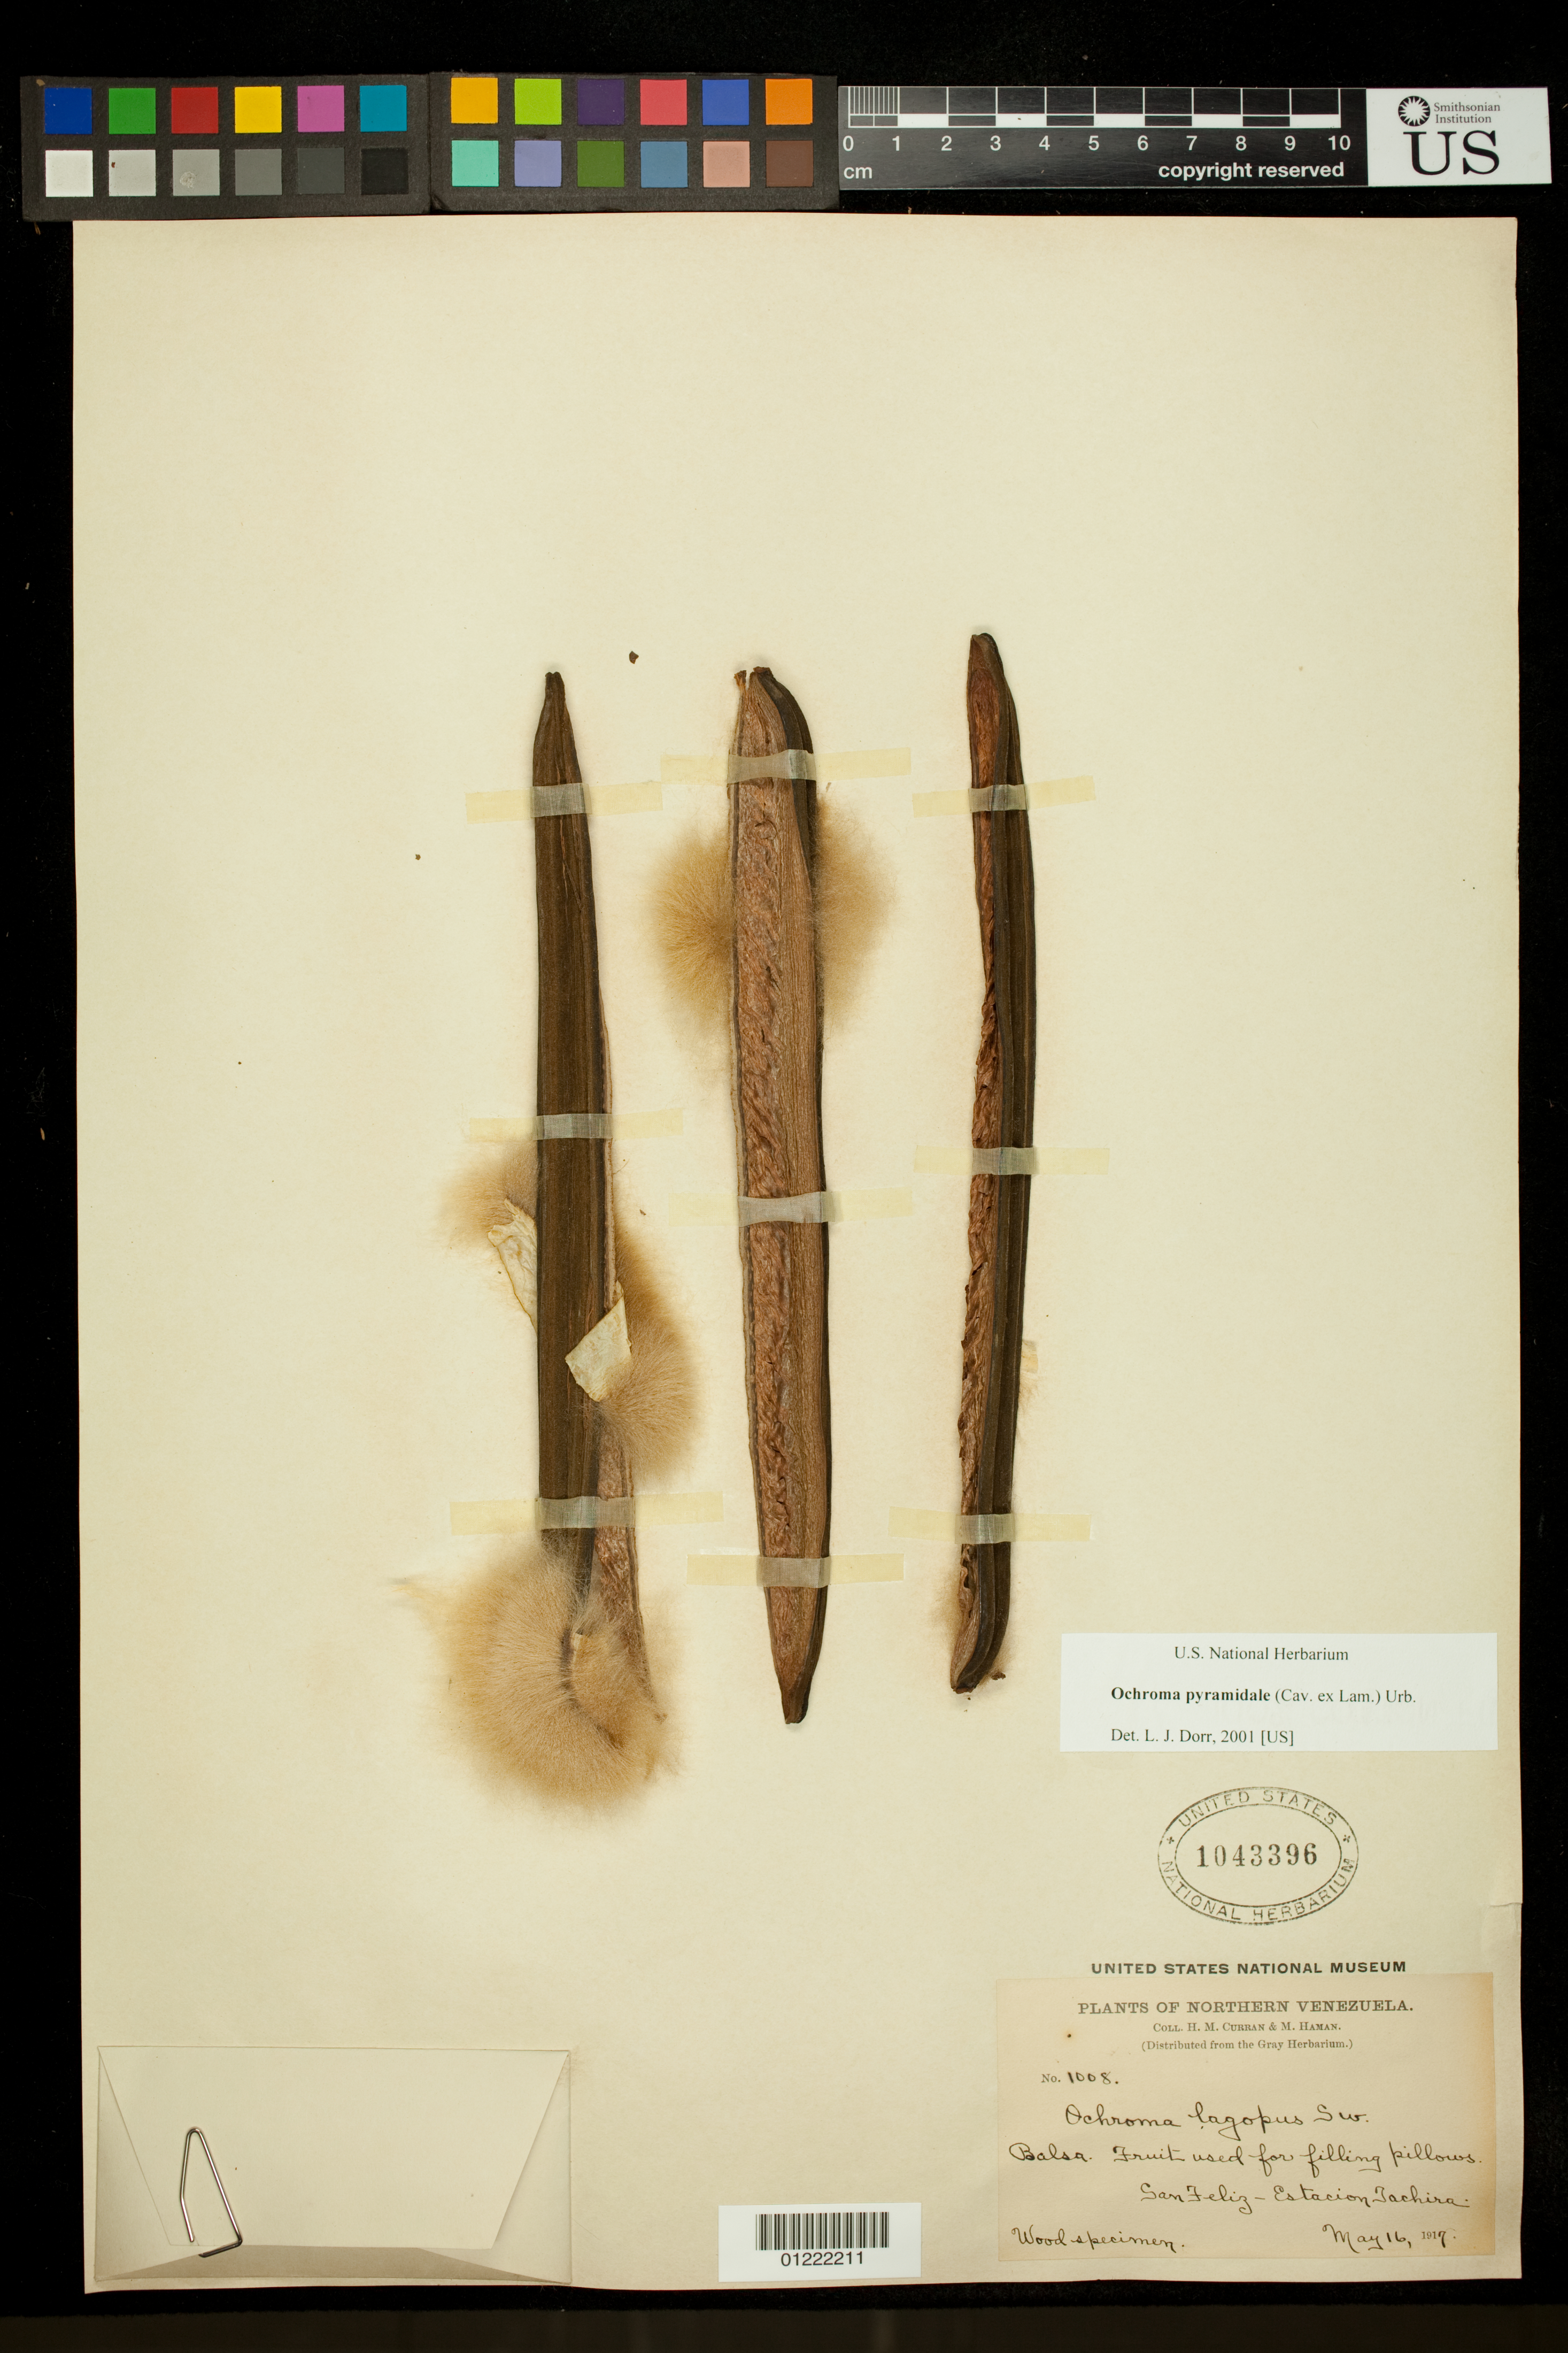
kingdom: Plantae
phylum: Tracheophyta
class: Magnoliopsida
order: Malvales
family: Malvaceae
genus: Ochroma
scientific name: Ochroma pyramidale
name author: (Cav. ex Lam.) Urb.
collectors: H. M. Curran & M. Haman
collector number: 1008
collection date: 1917-05-16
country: Venezuela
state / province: Tachira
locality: San Feliz - Estacion Tachira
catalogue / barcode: US 1043396